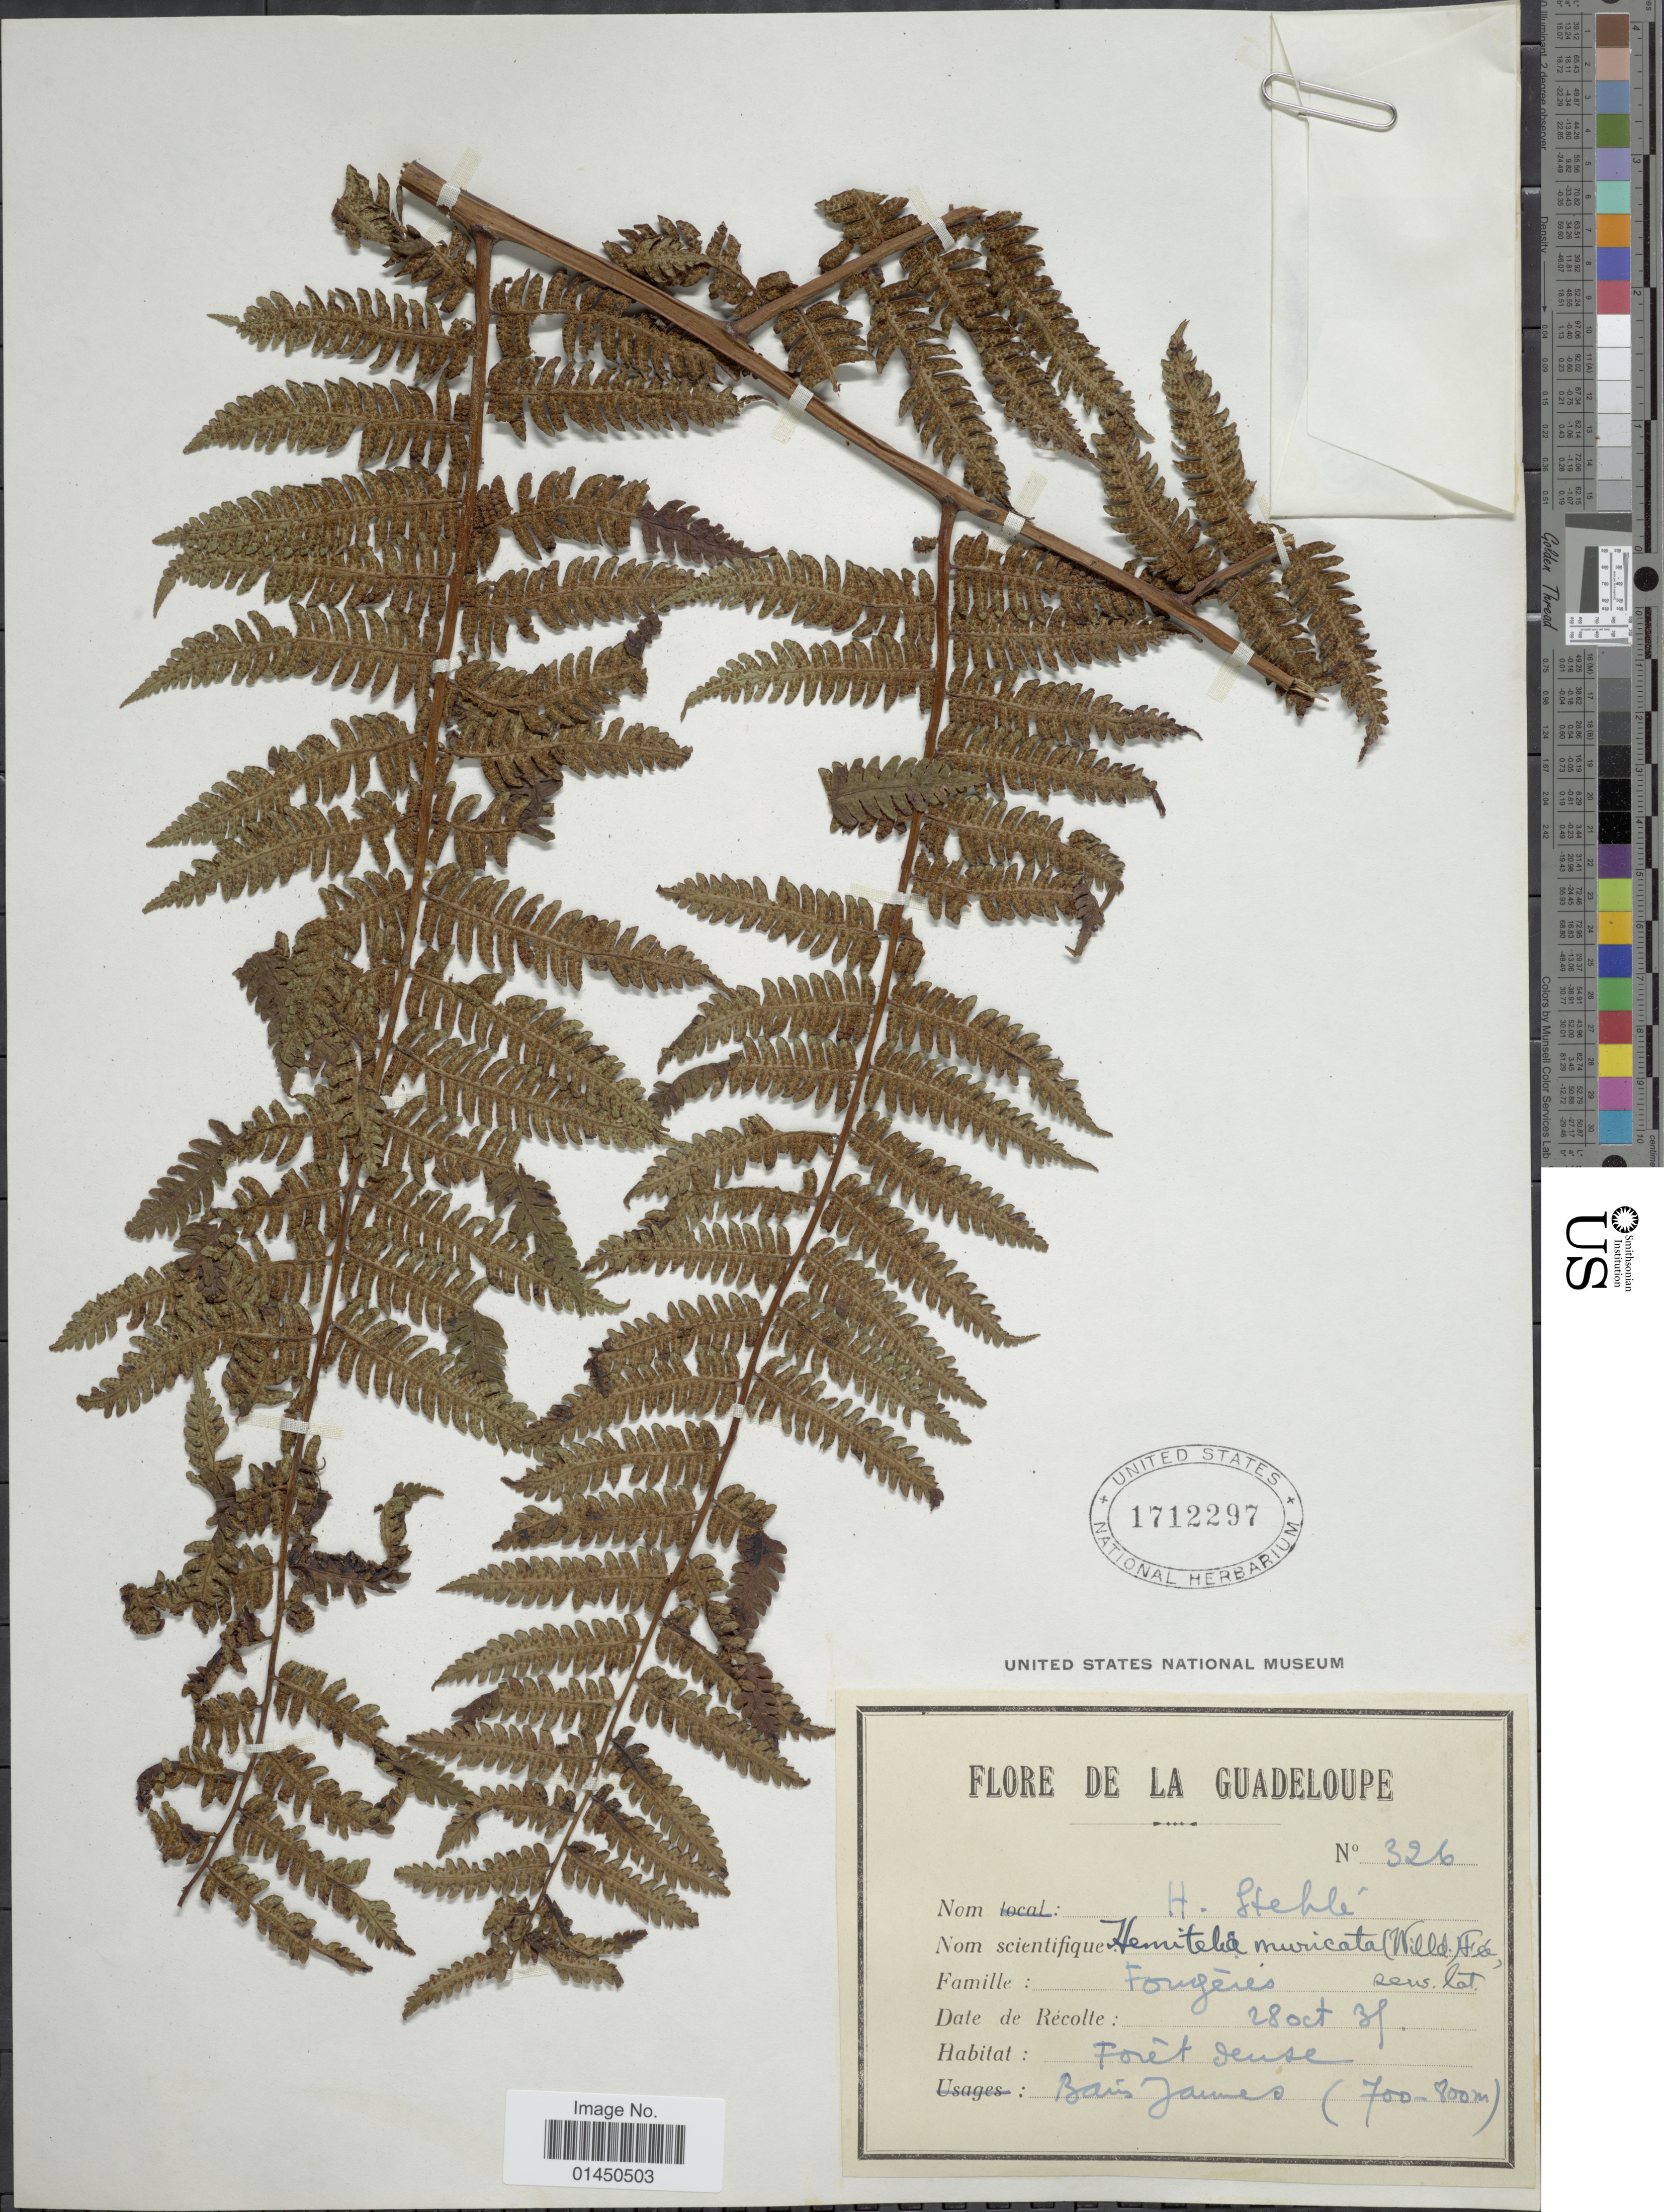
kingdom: Plantae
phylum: Tracheophyta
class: Polypodiopsida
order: Cyatheales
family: Cyatheaceae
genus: Cyathea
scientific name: Cyathea muricata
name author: (Willd.) Fée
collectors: H. Stehlé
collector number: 326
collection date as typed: Transcribed d/m/y: 28/10/39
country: Guadeloupe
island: Leeward Is.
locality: Forêt deuse, Bains Jaunes.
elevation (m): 700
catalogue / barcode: US 1712297